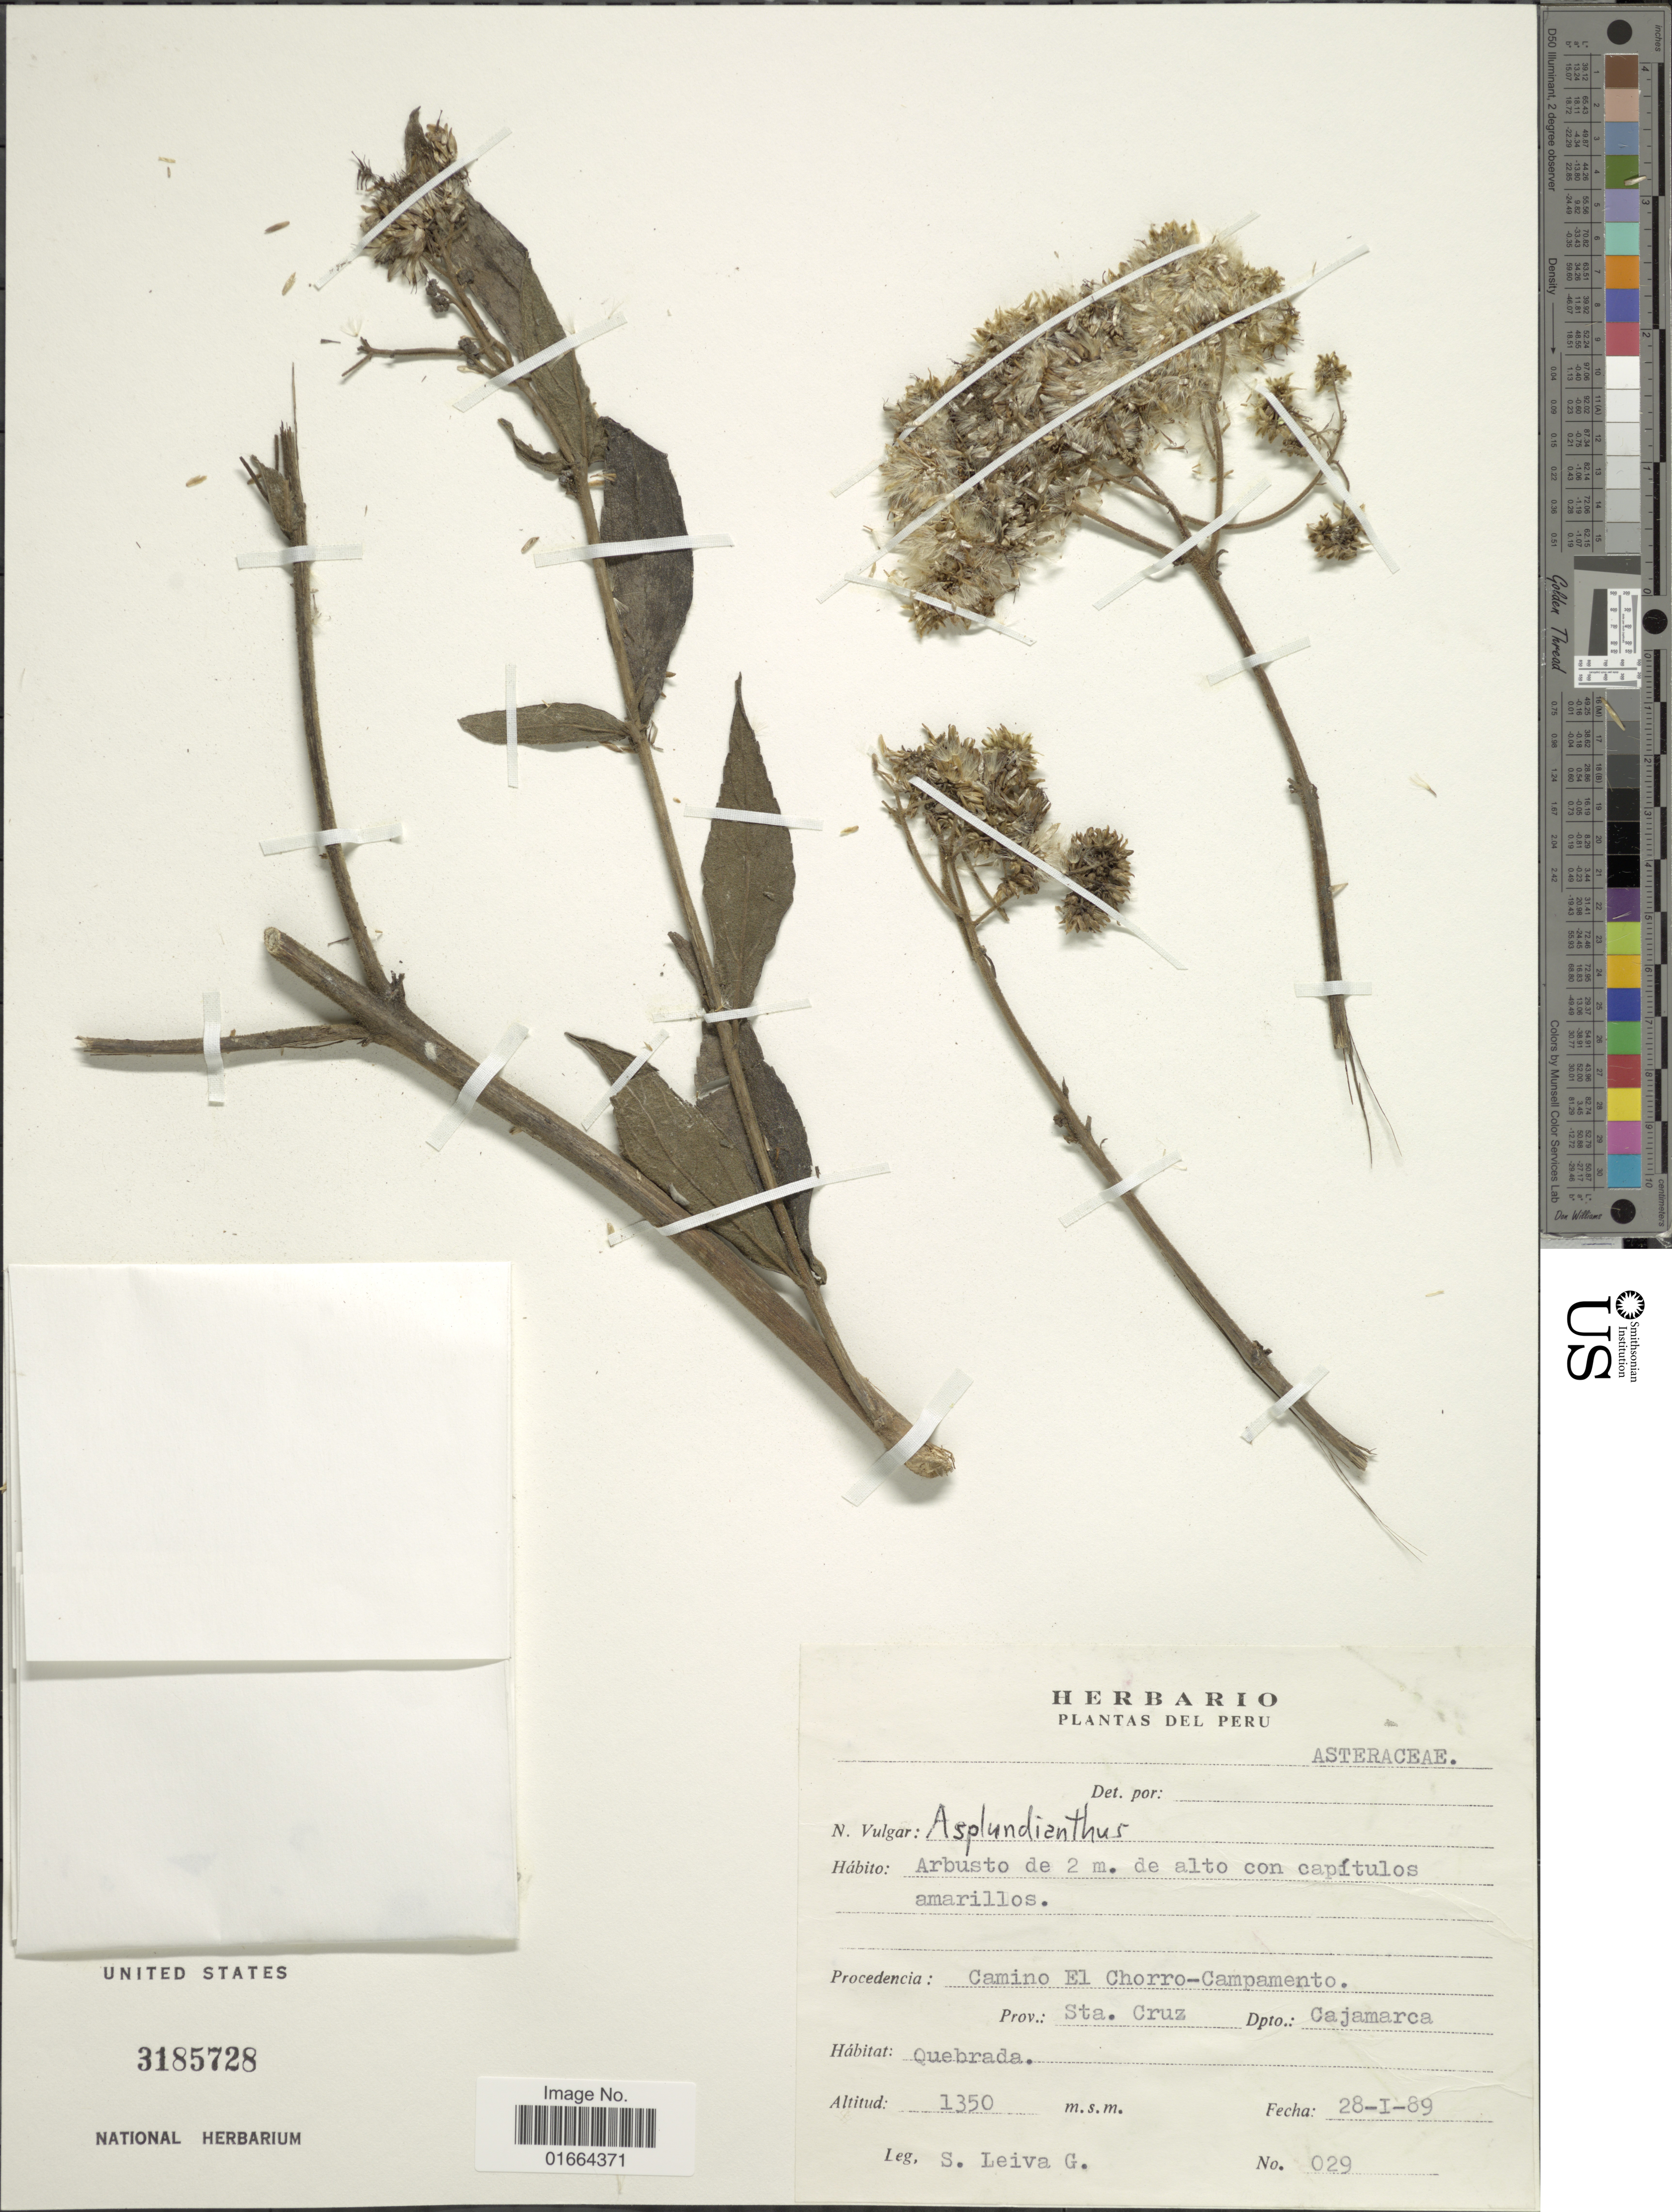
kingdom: Plantae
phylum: Tracheophyta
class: Magnoliopsida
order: Asterales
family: Asteraceae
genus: Asplundianthus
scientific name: Asplundianthus sp.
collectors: S. Leiva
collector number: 029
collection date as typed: Transcribed d/m/y: 28/1/89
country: Peru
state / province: Cajamarca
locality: Procedencia: Camino El Chorro-Campamento, Prov.: Sta. Cruz, Dpto.: Cajamarca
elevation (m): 1350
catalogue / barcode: US 3185728